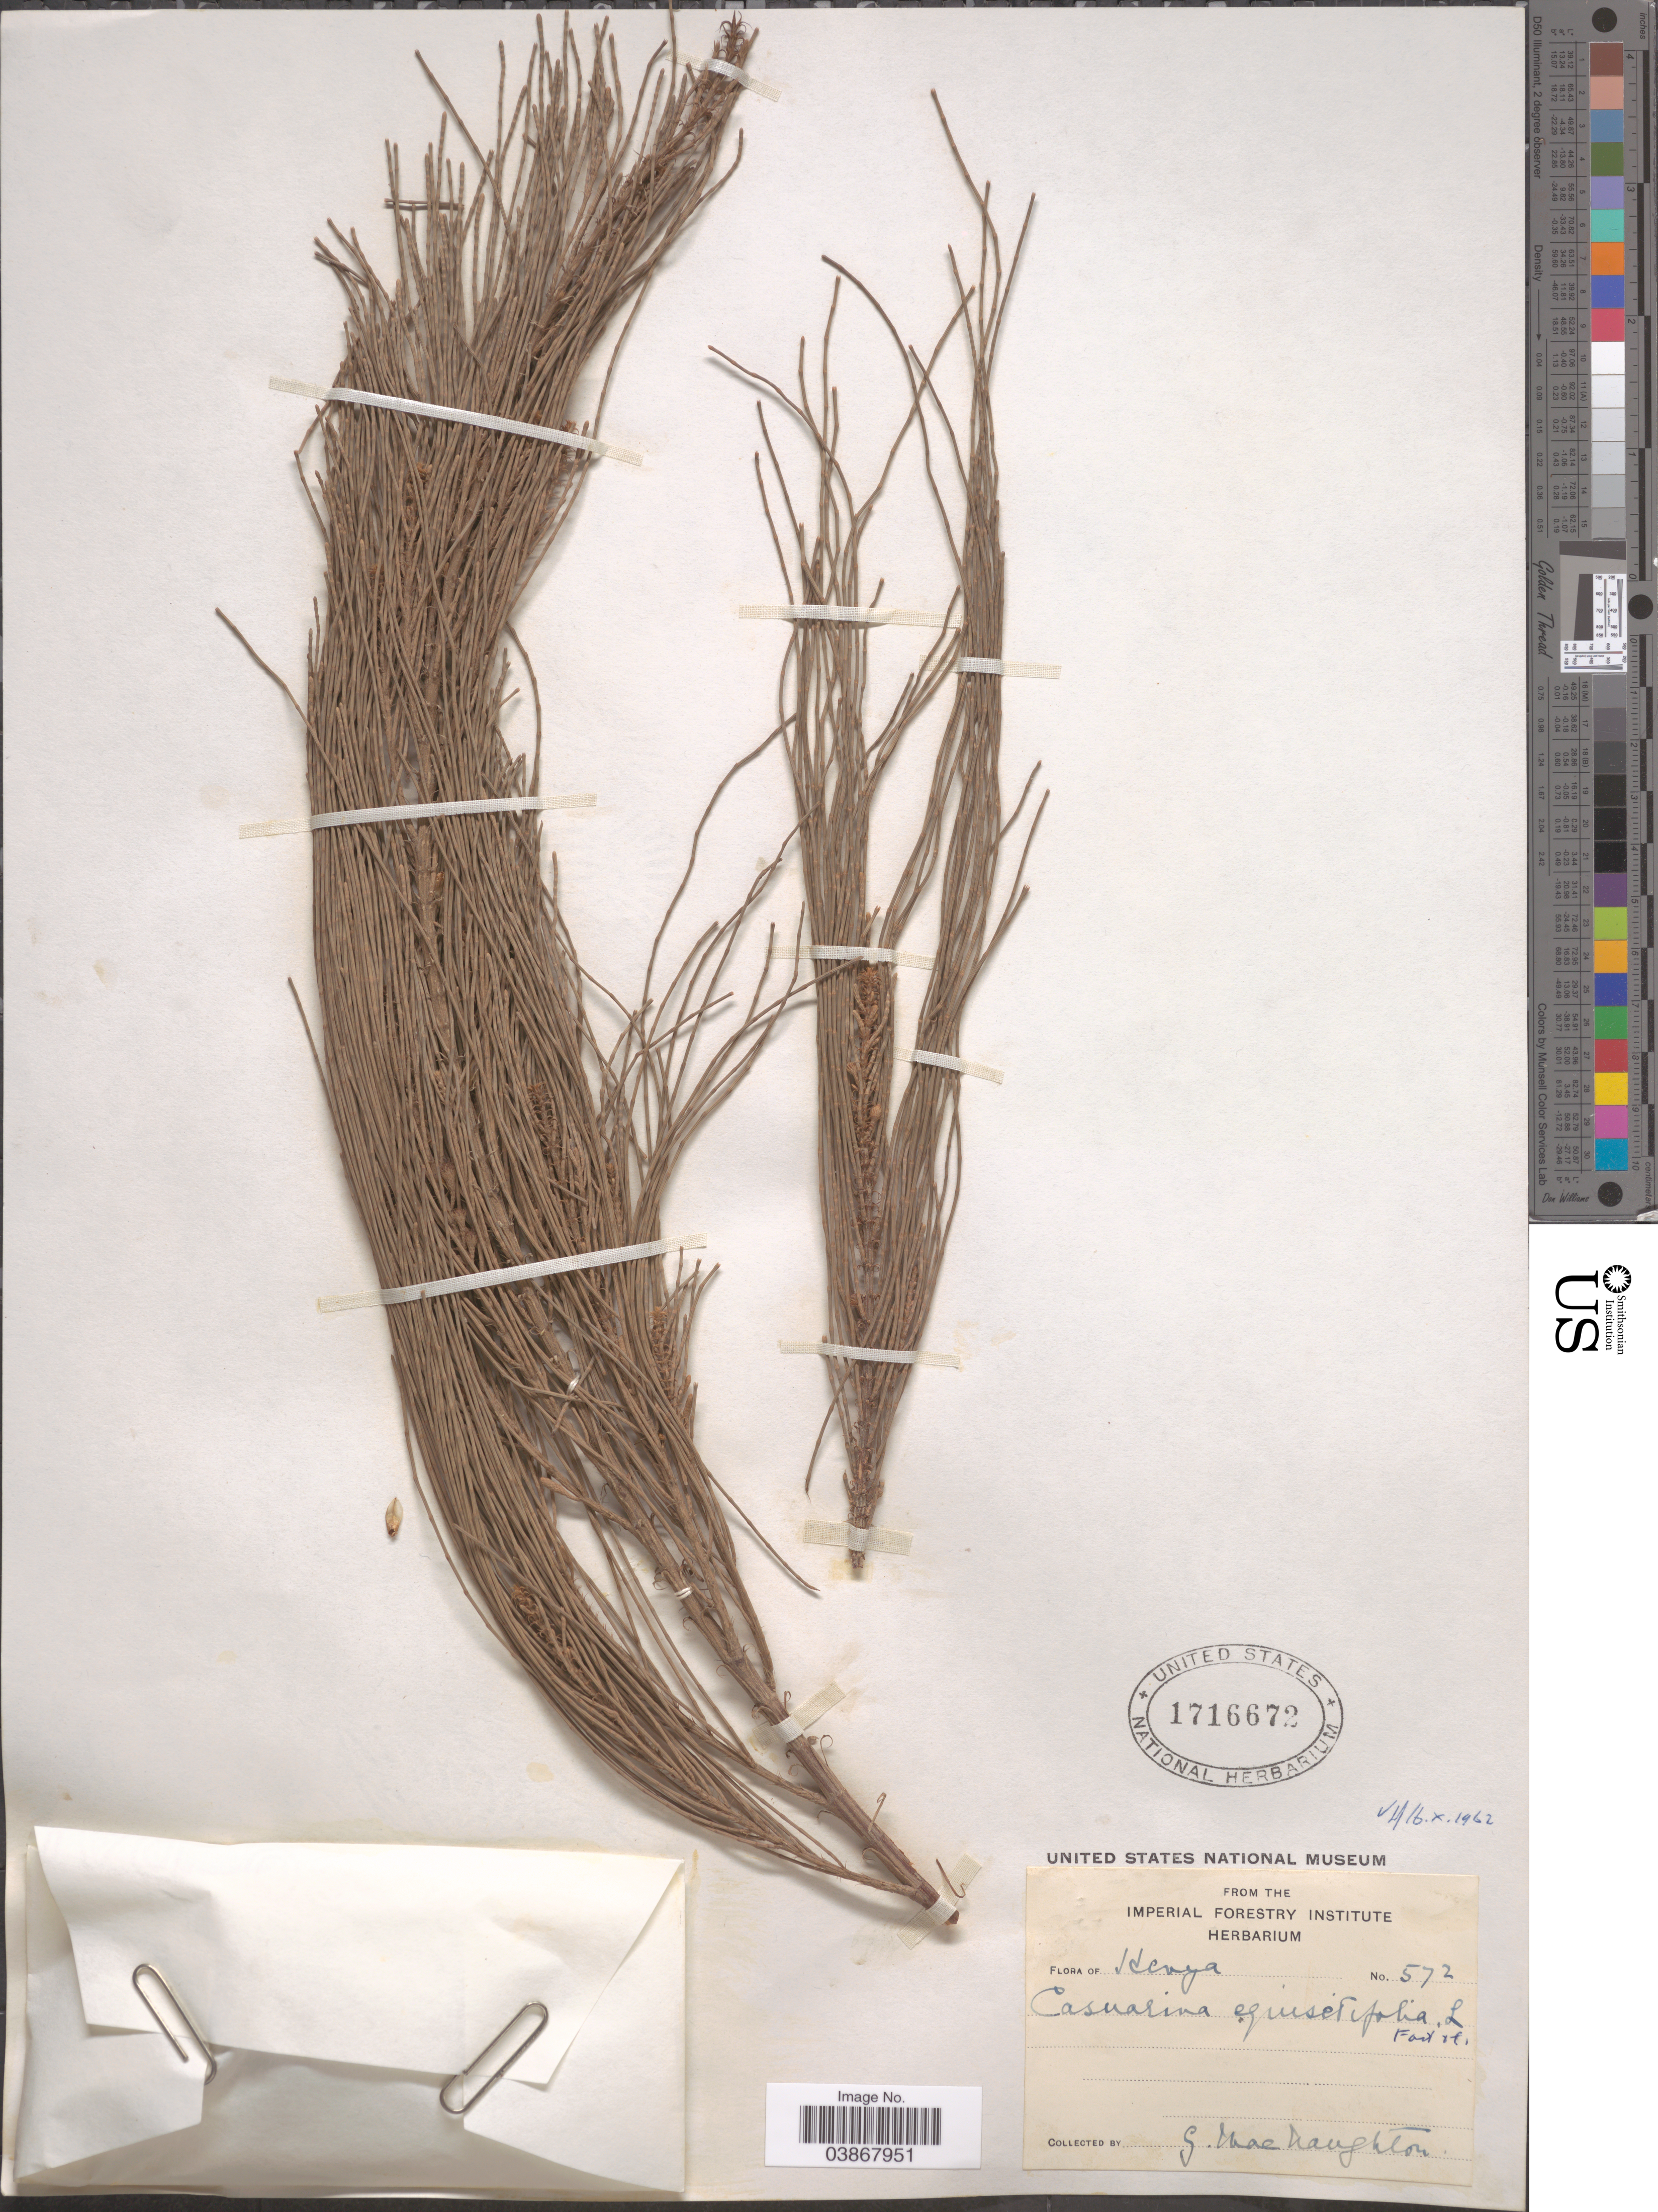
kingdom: Plantae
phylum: Tracheophyta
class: Magnoliopsida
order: Fagales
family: Casuarinaceae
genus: Casuarina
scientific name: Casuarina equisetifolia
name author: L.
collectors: G. Macnaughton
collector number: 572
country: Kenya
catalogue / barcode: US 1716672